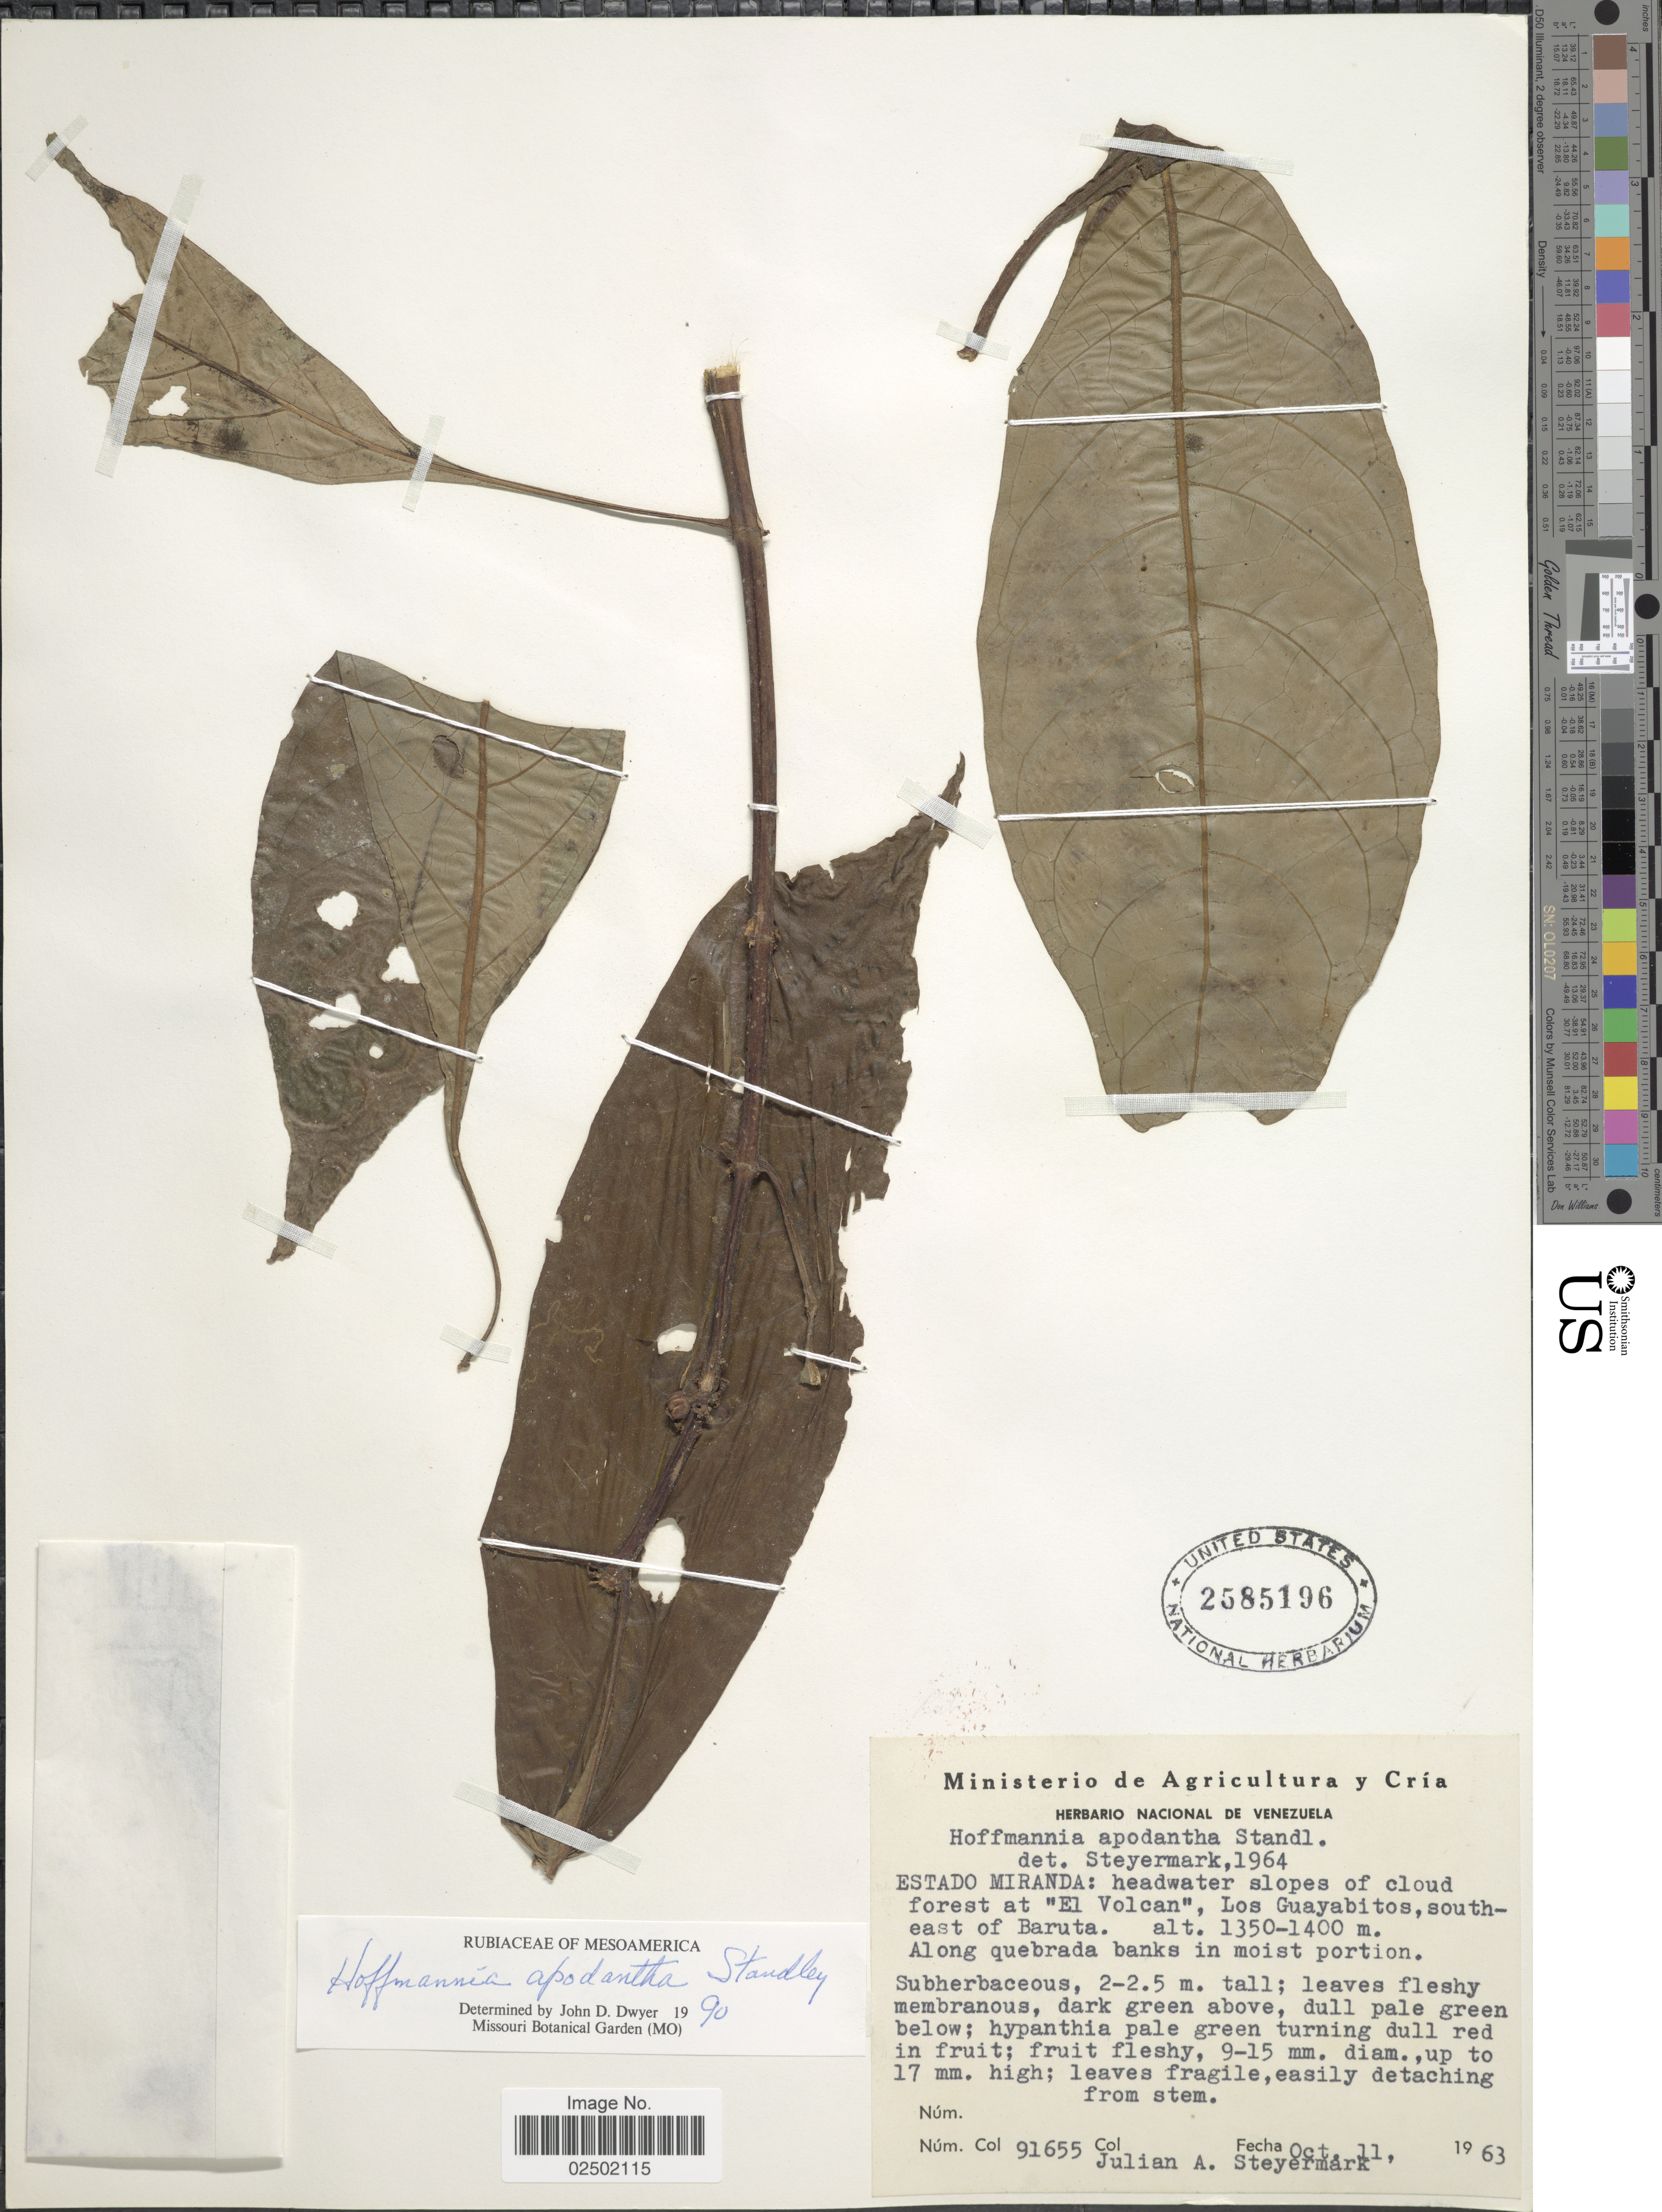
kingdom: Plantae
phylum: Tracheophyta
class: Magnoliopsida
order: Gentianales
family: Rubiaceae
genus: Hoffmannia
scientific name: Hoffmannia apodantha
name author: Standl.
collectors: J. Steyermark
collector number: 91655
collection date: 1963-10-11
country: Venezuela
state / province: Mérida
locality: Estado Merida: headwater slopes of cloud forest at "El Volcan", Los Guayabitos, southeast of Baruta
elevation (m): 1350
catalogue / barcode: US 2585196